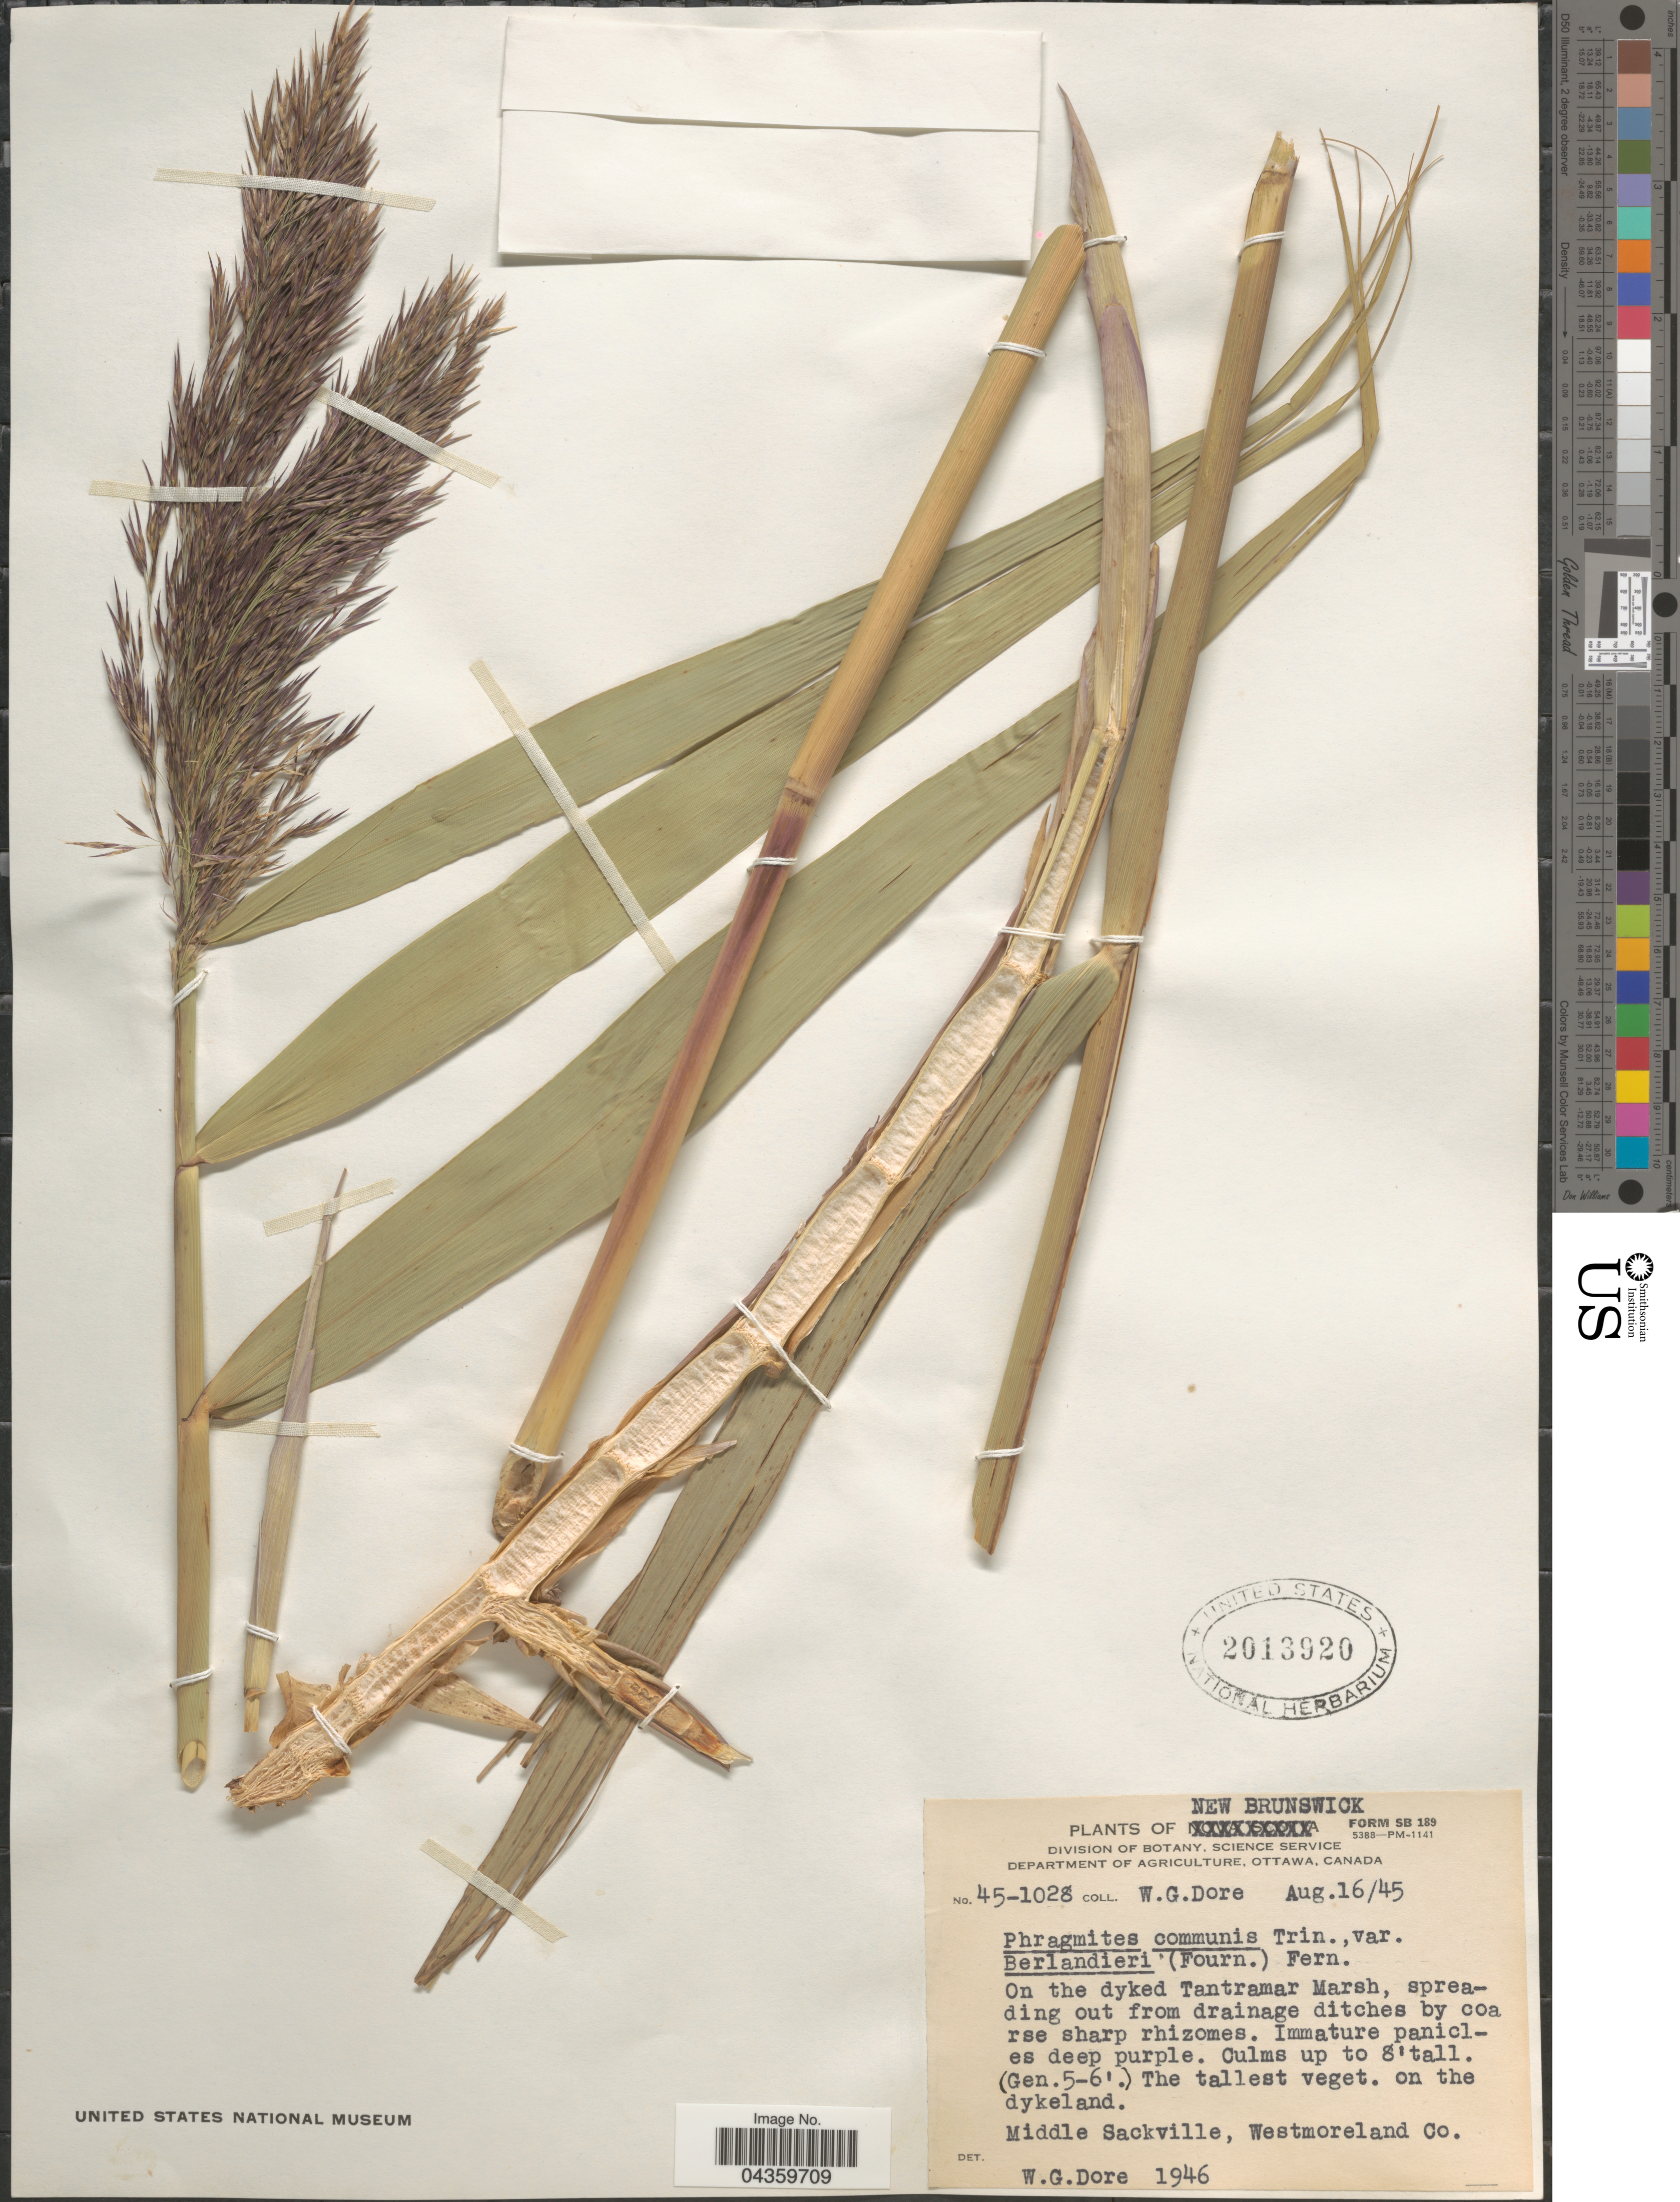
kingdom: Plantae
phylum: Tracheophyta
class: Liliopsida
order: Poales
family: Poaceae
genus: Phragmites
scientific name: Phragmites australis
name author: (Cav.) Trin. ex Steud.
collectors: W. Dore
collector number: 45-1028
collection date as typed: Transcribed d/m/y: 16/8/45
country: Canada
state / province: New Brunswick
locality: On the dyked Tantramar Marsh. Middle Sackville, Westmoreland Co.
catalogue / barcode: US 2013920